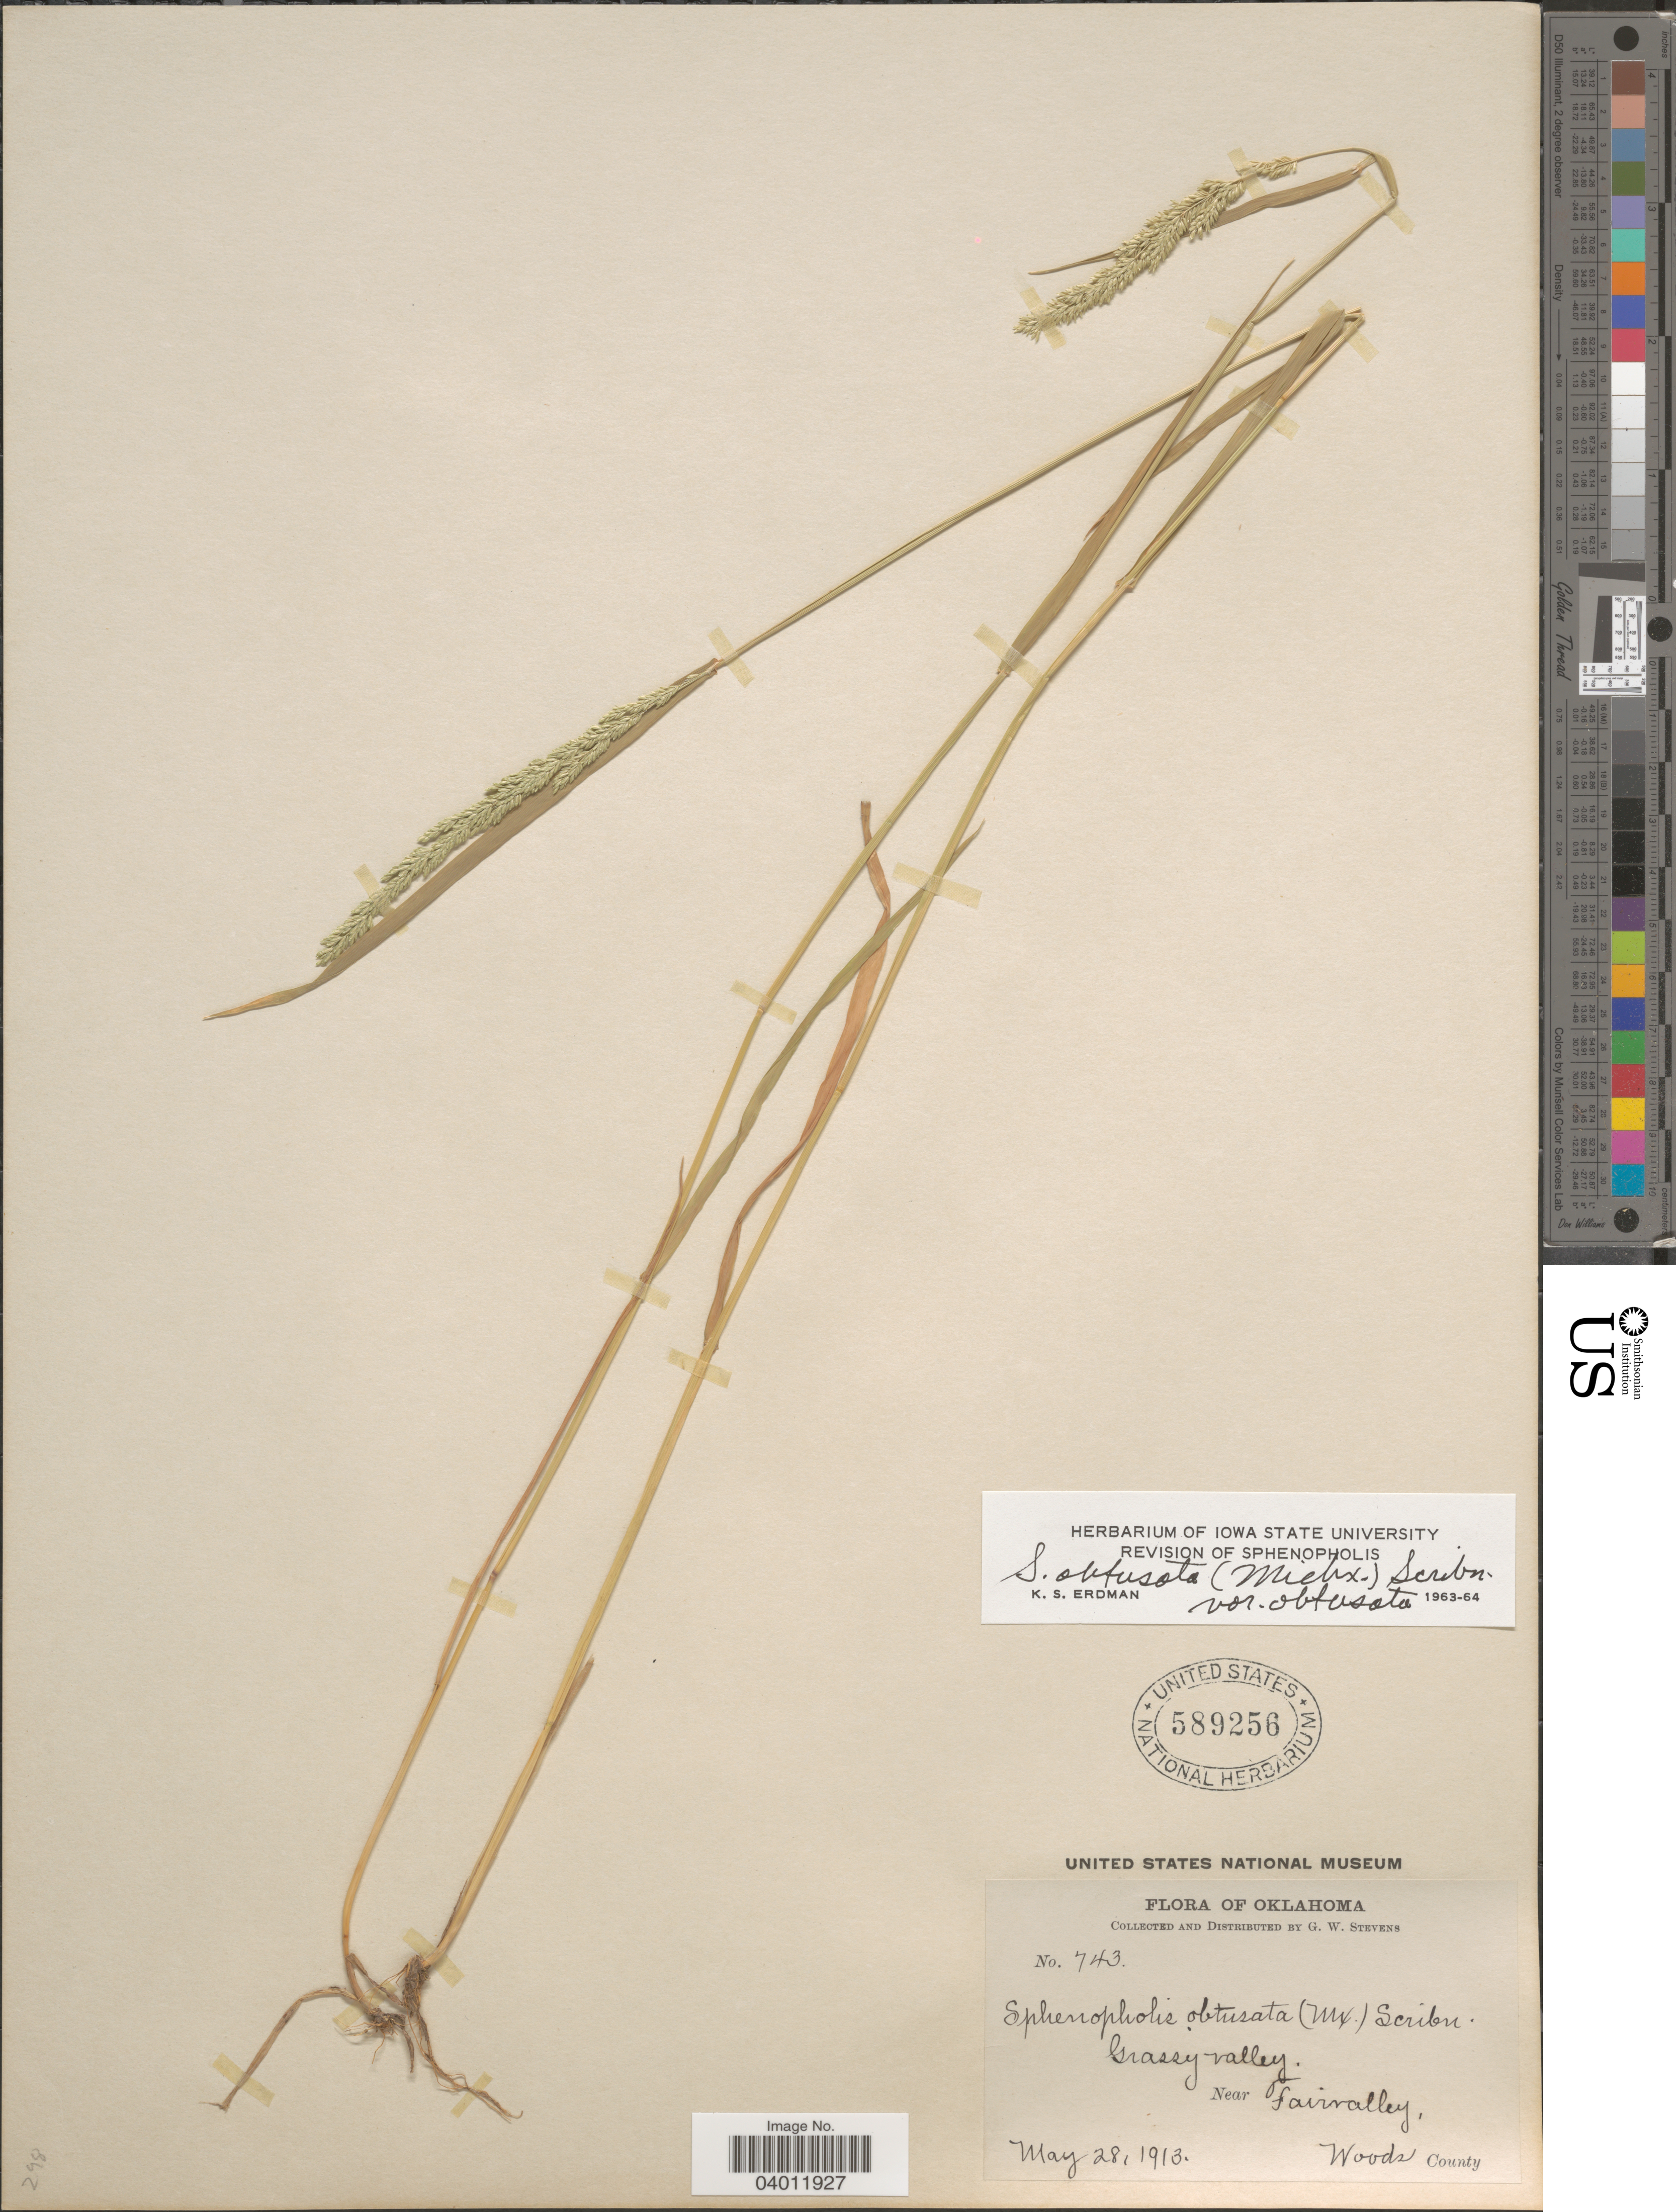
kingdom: Plantae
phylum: Tracheophyta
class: Liliopsida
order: Poales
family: Poaceae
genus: Sphenopholis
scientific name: Sphenopholis obtusata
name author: (Michx.) Scribn.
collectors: G. W. Stevens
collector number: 743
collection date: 1913-05-28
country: United States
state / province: Oklahoma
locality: Near Fairvalley, Woods County.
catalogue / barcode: US 589256